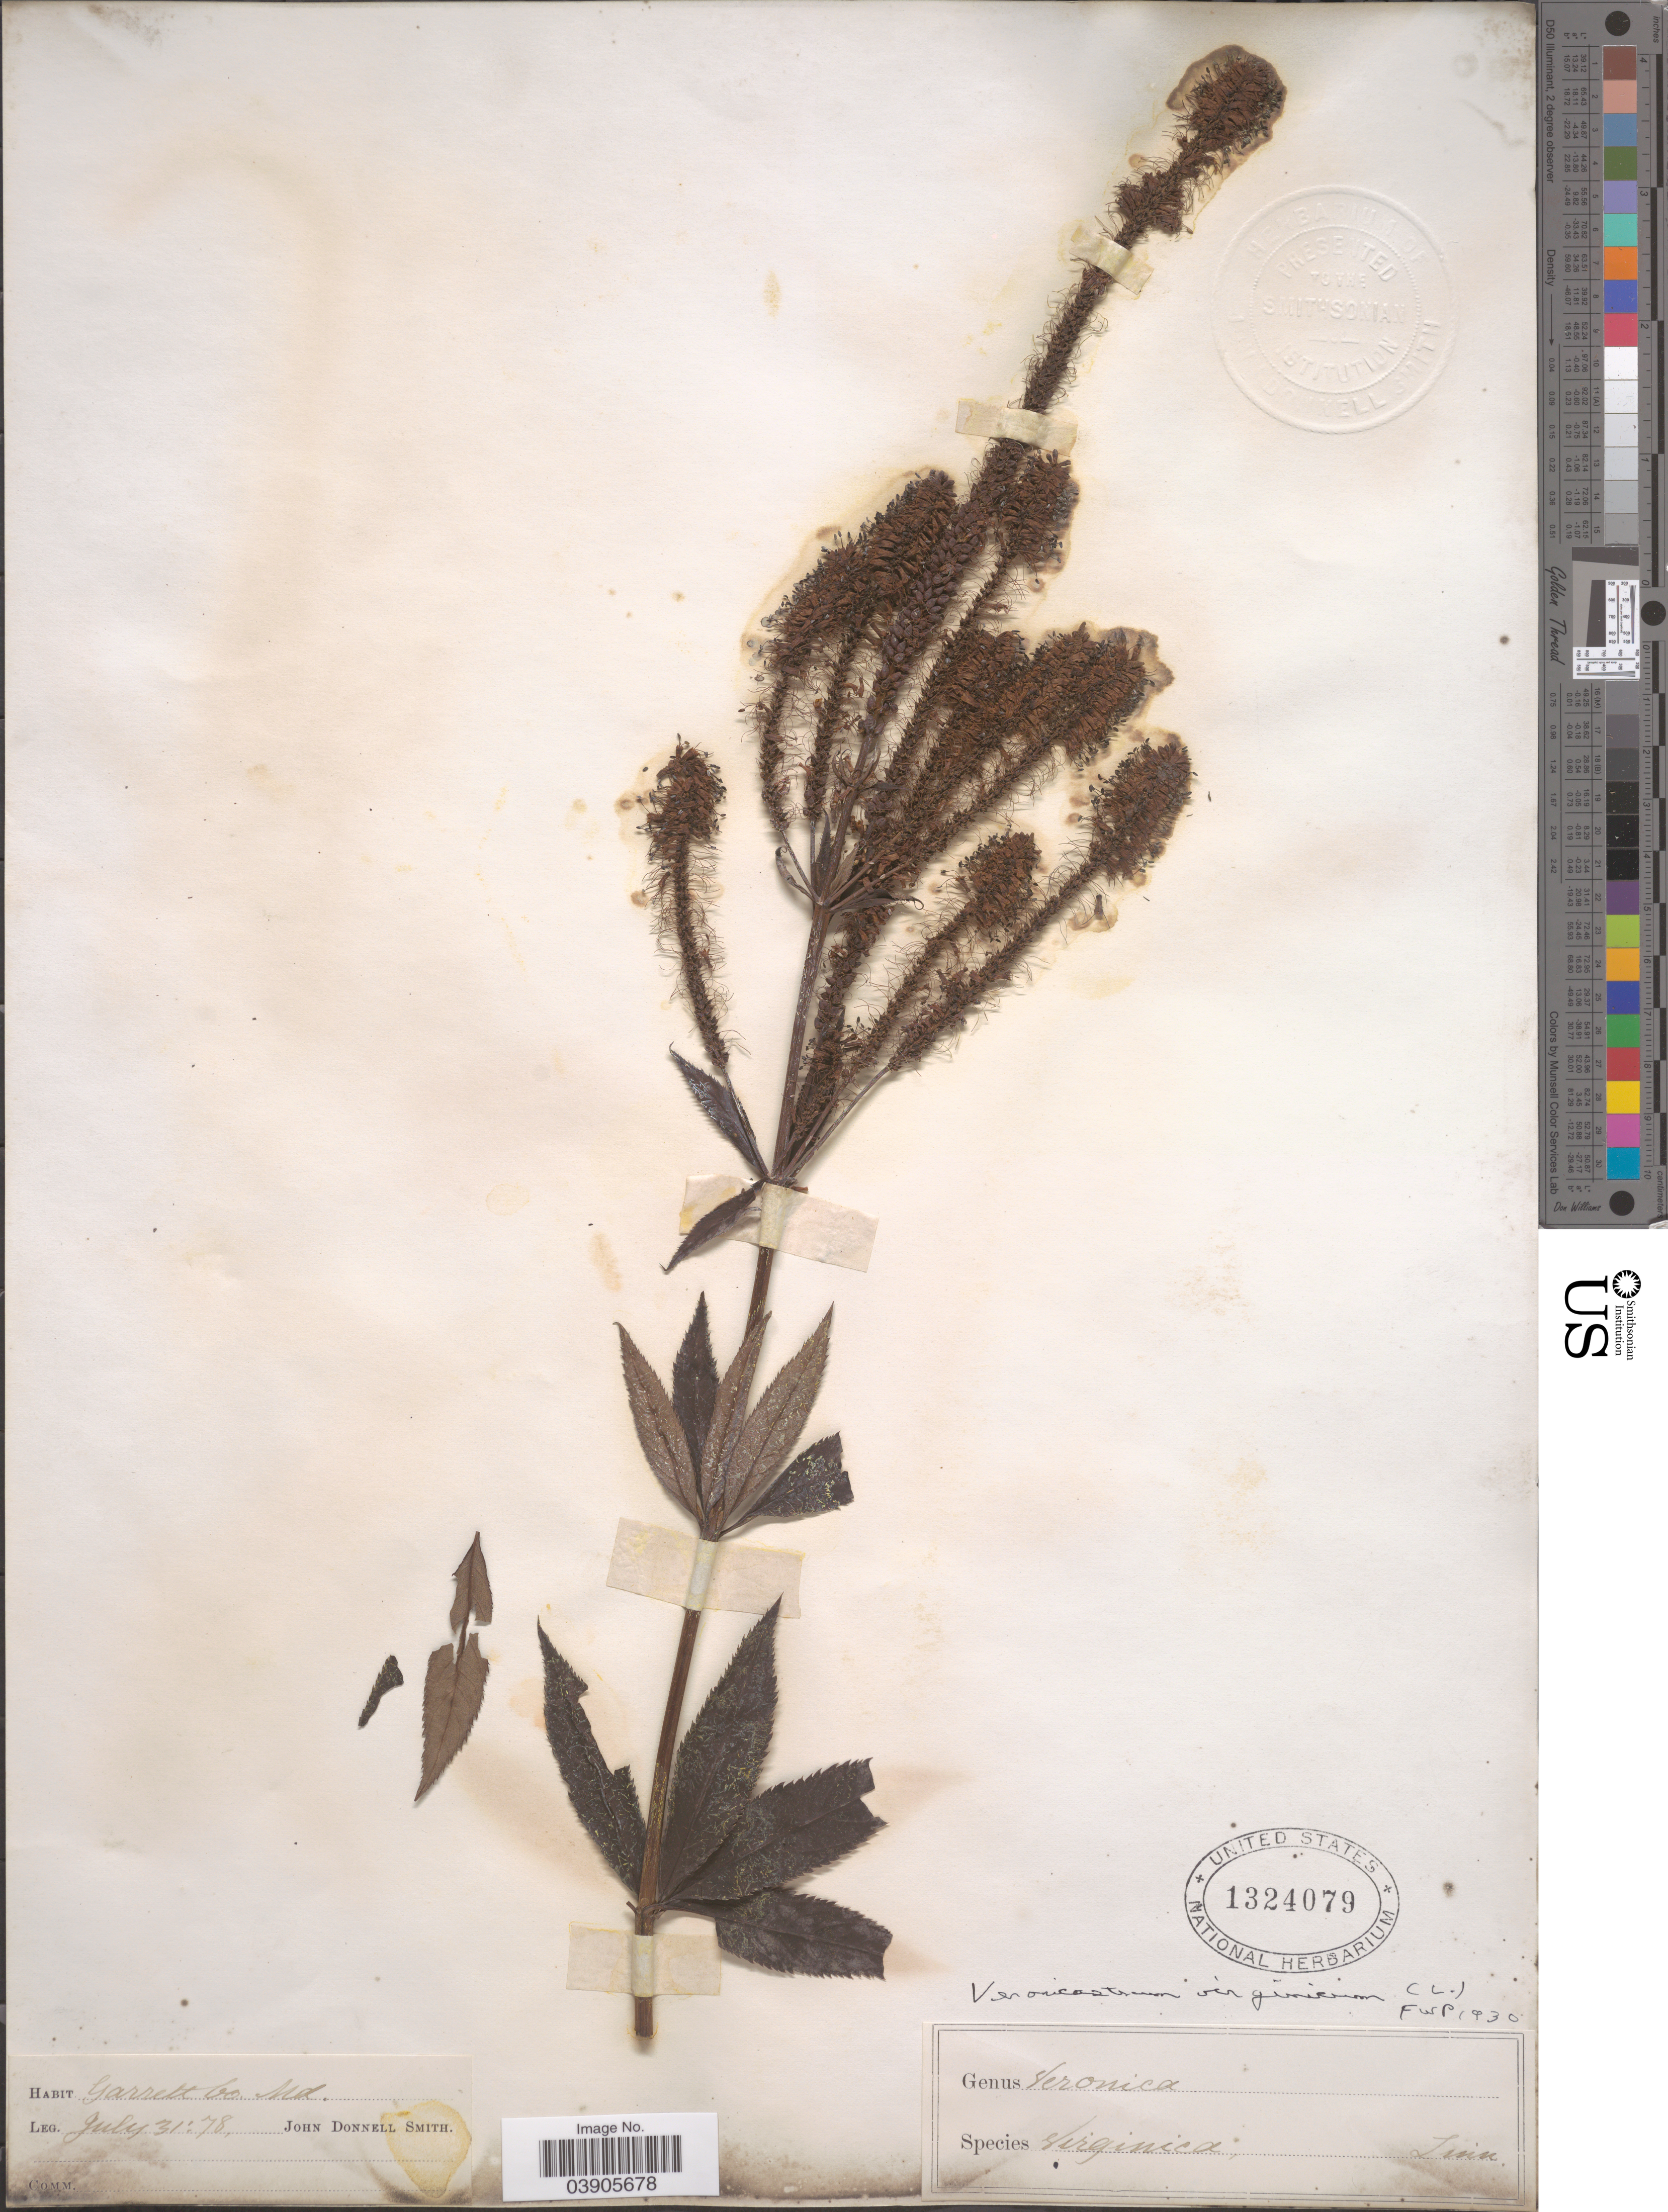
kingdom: Plantae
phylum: Tracheophyta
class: Magnoliopsida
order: Lamiales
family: Plantaginaceae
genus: Veronicastrum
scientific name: Veronicastrum virginicum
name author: (L.) Farw.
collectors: J. Donnell Smith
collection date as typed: Transcribed d/m/y: 31/7/78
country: United States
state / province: Maryland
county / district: Garrett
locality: Garrett Co.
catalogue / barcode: US 1324079